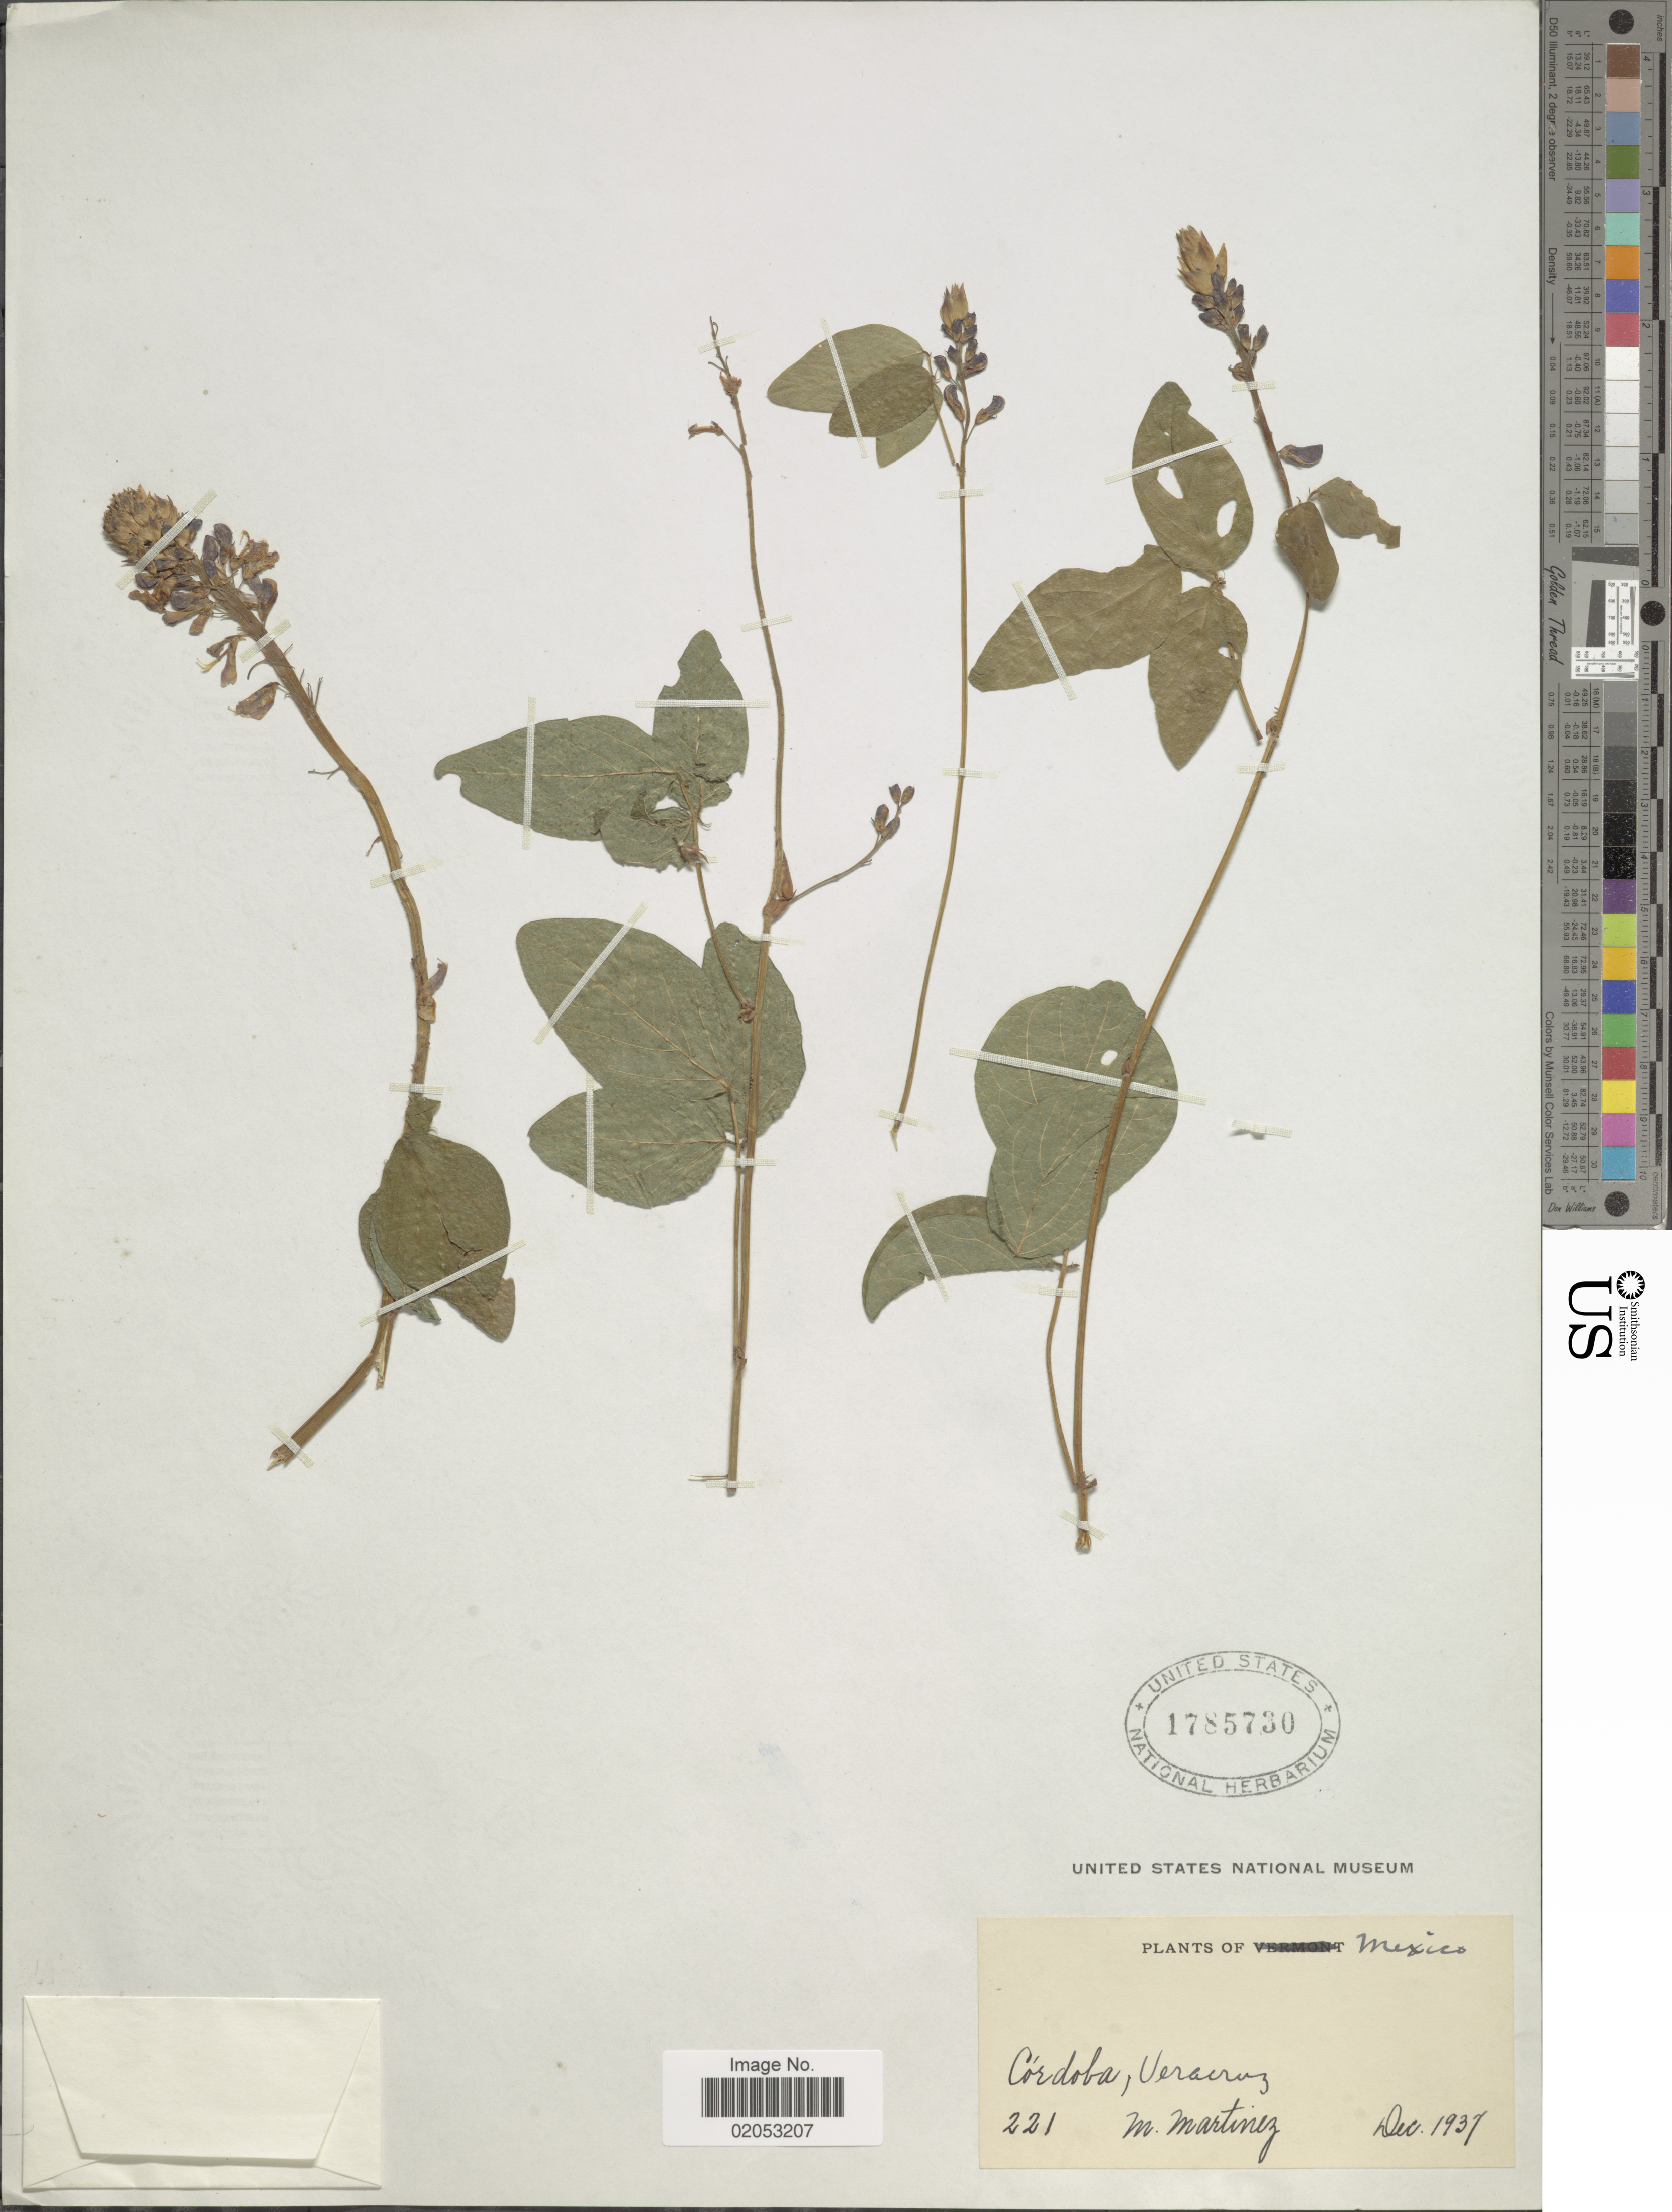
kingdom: Plantae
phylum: Tracheophyta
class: Magnoliopsida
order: Fabales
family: Fabaceae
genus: Desmodium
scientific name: Desmodium sp.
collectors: M. Martinez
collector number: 221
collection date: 1937-12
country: Mexico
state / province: Veracruz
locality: Cordoba, Veracruz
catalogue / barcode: US 1785730